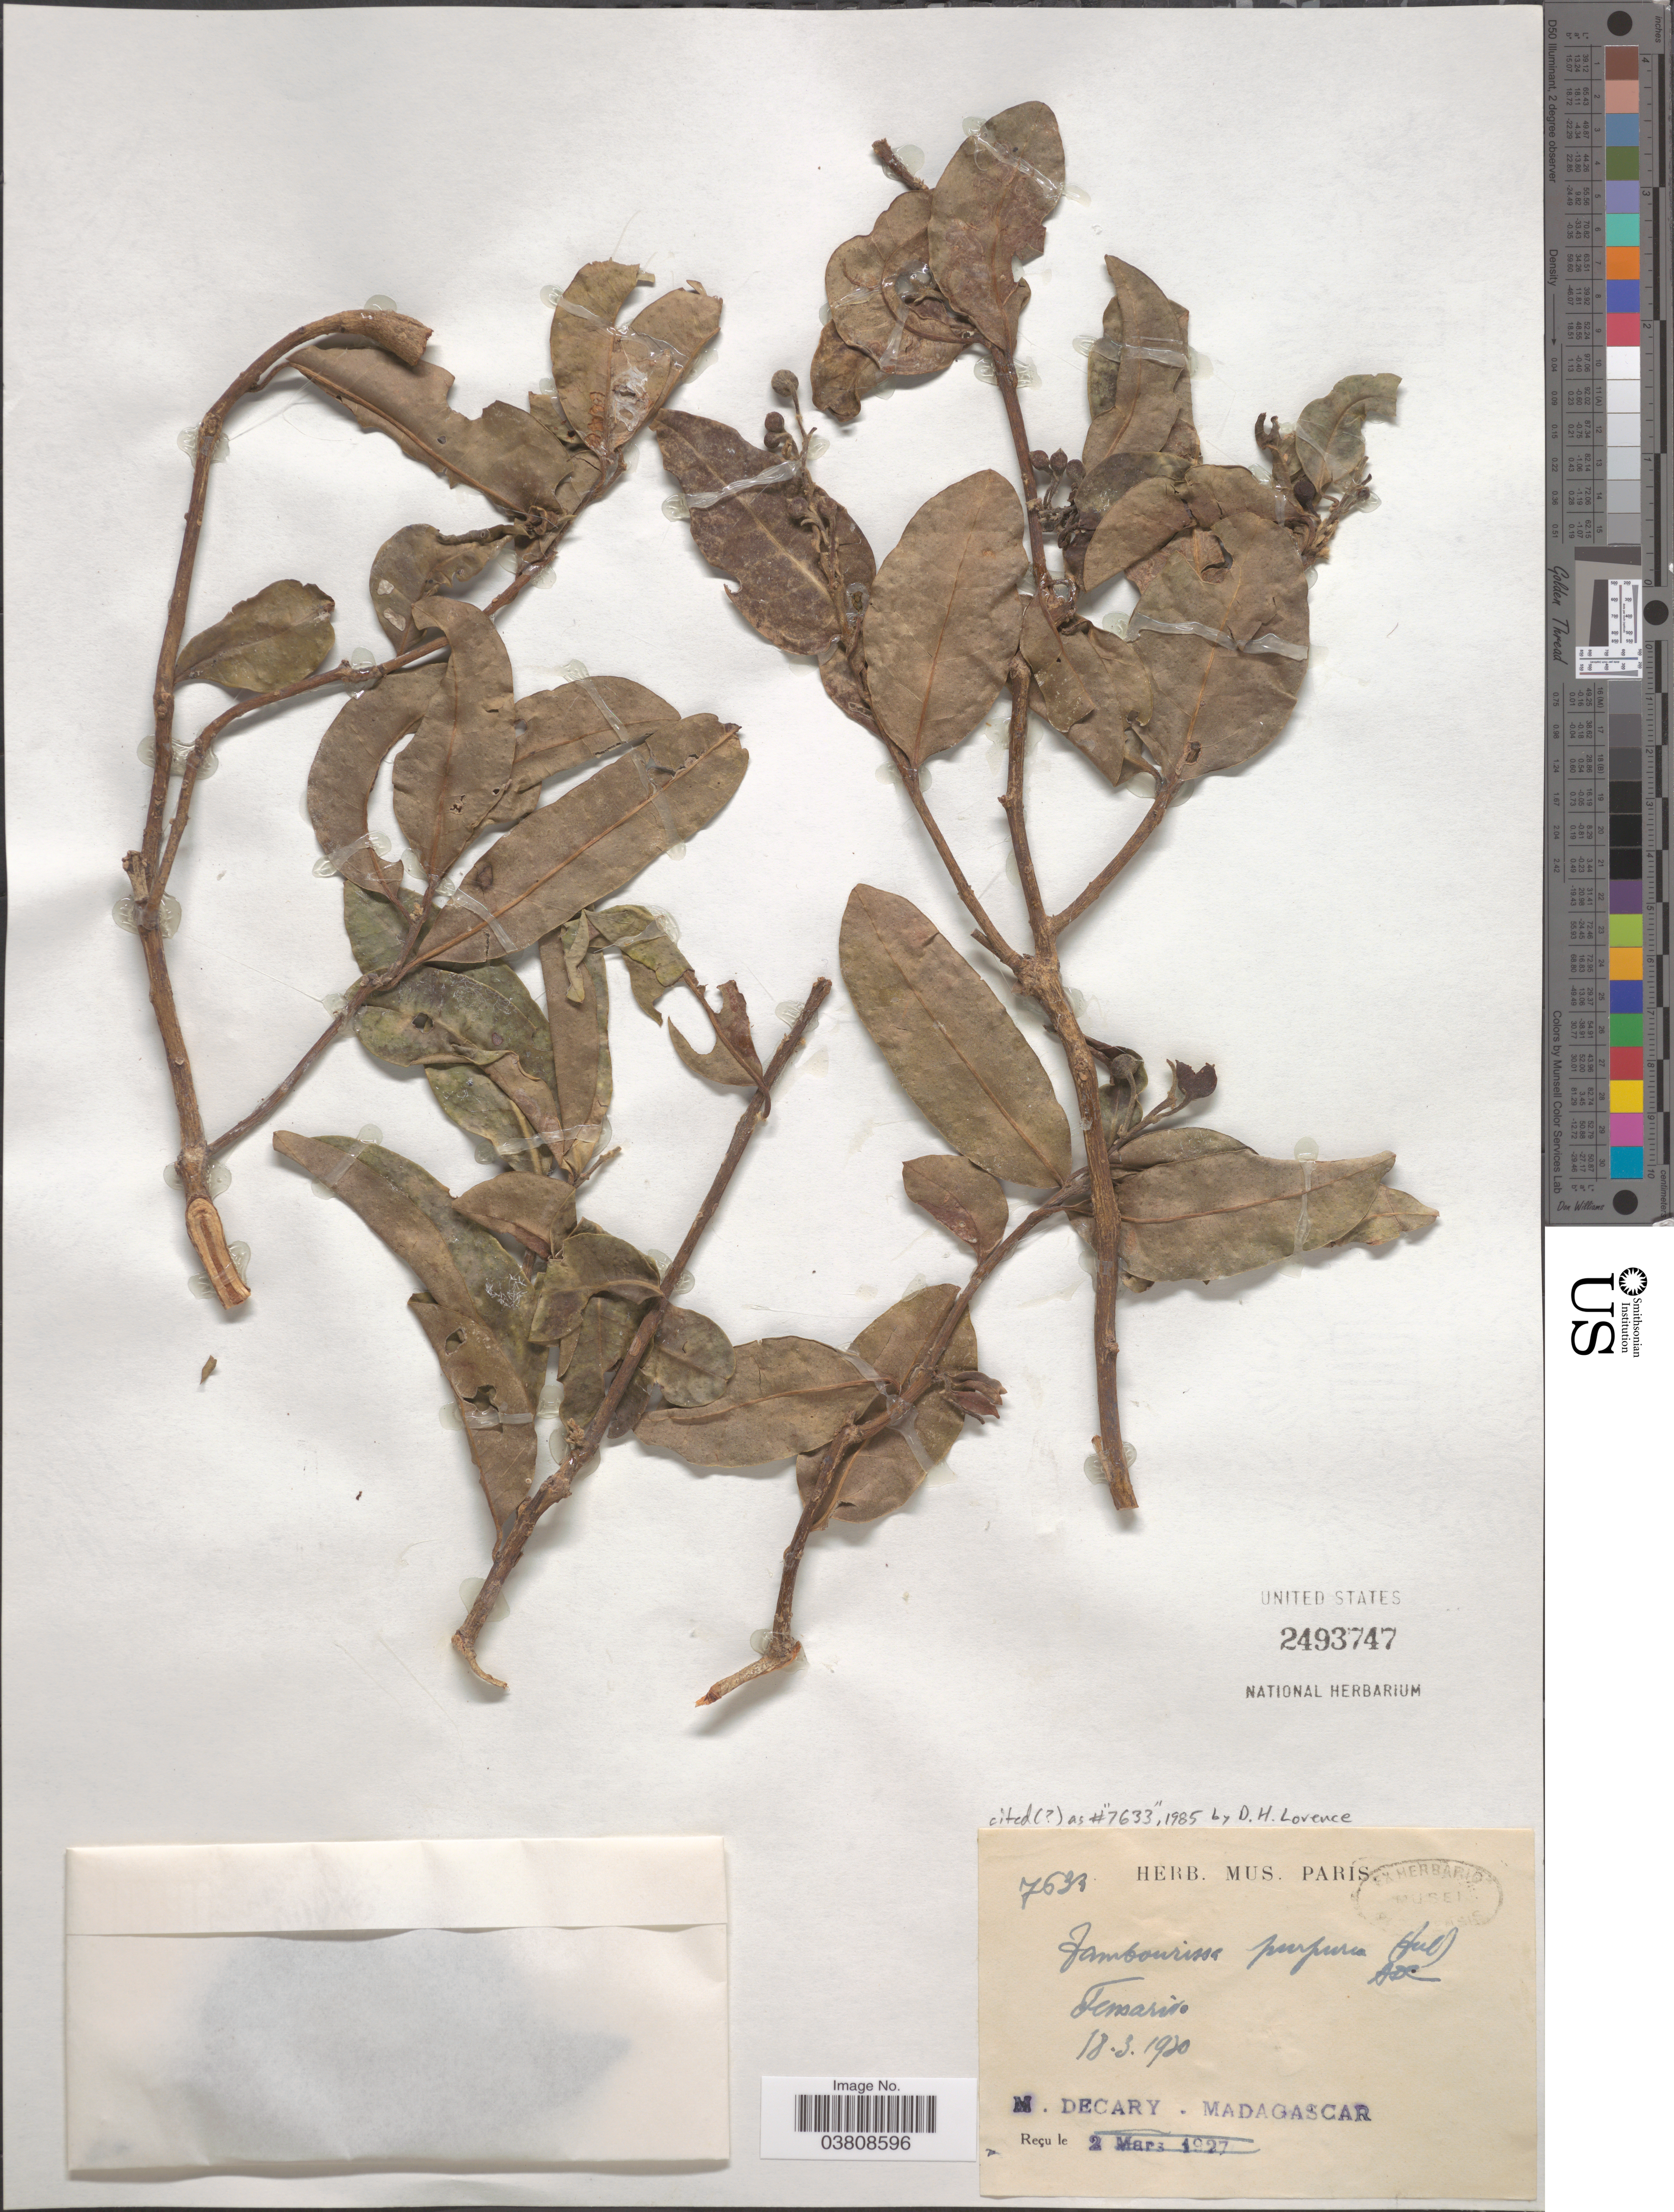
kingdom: Plantae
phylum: Tracheophyta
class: Magnoliopsida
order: Laurales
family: Monimiaceae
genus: Tambourissa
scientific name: Tambourissa purpurea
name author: (Tul.) A. DC.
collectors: R. Decary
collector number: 7535*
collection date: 1920-03-18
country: Madagascar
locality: Fenoarivo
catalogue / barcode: US 2493747